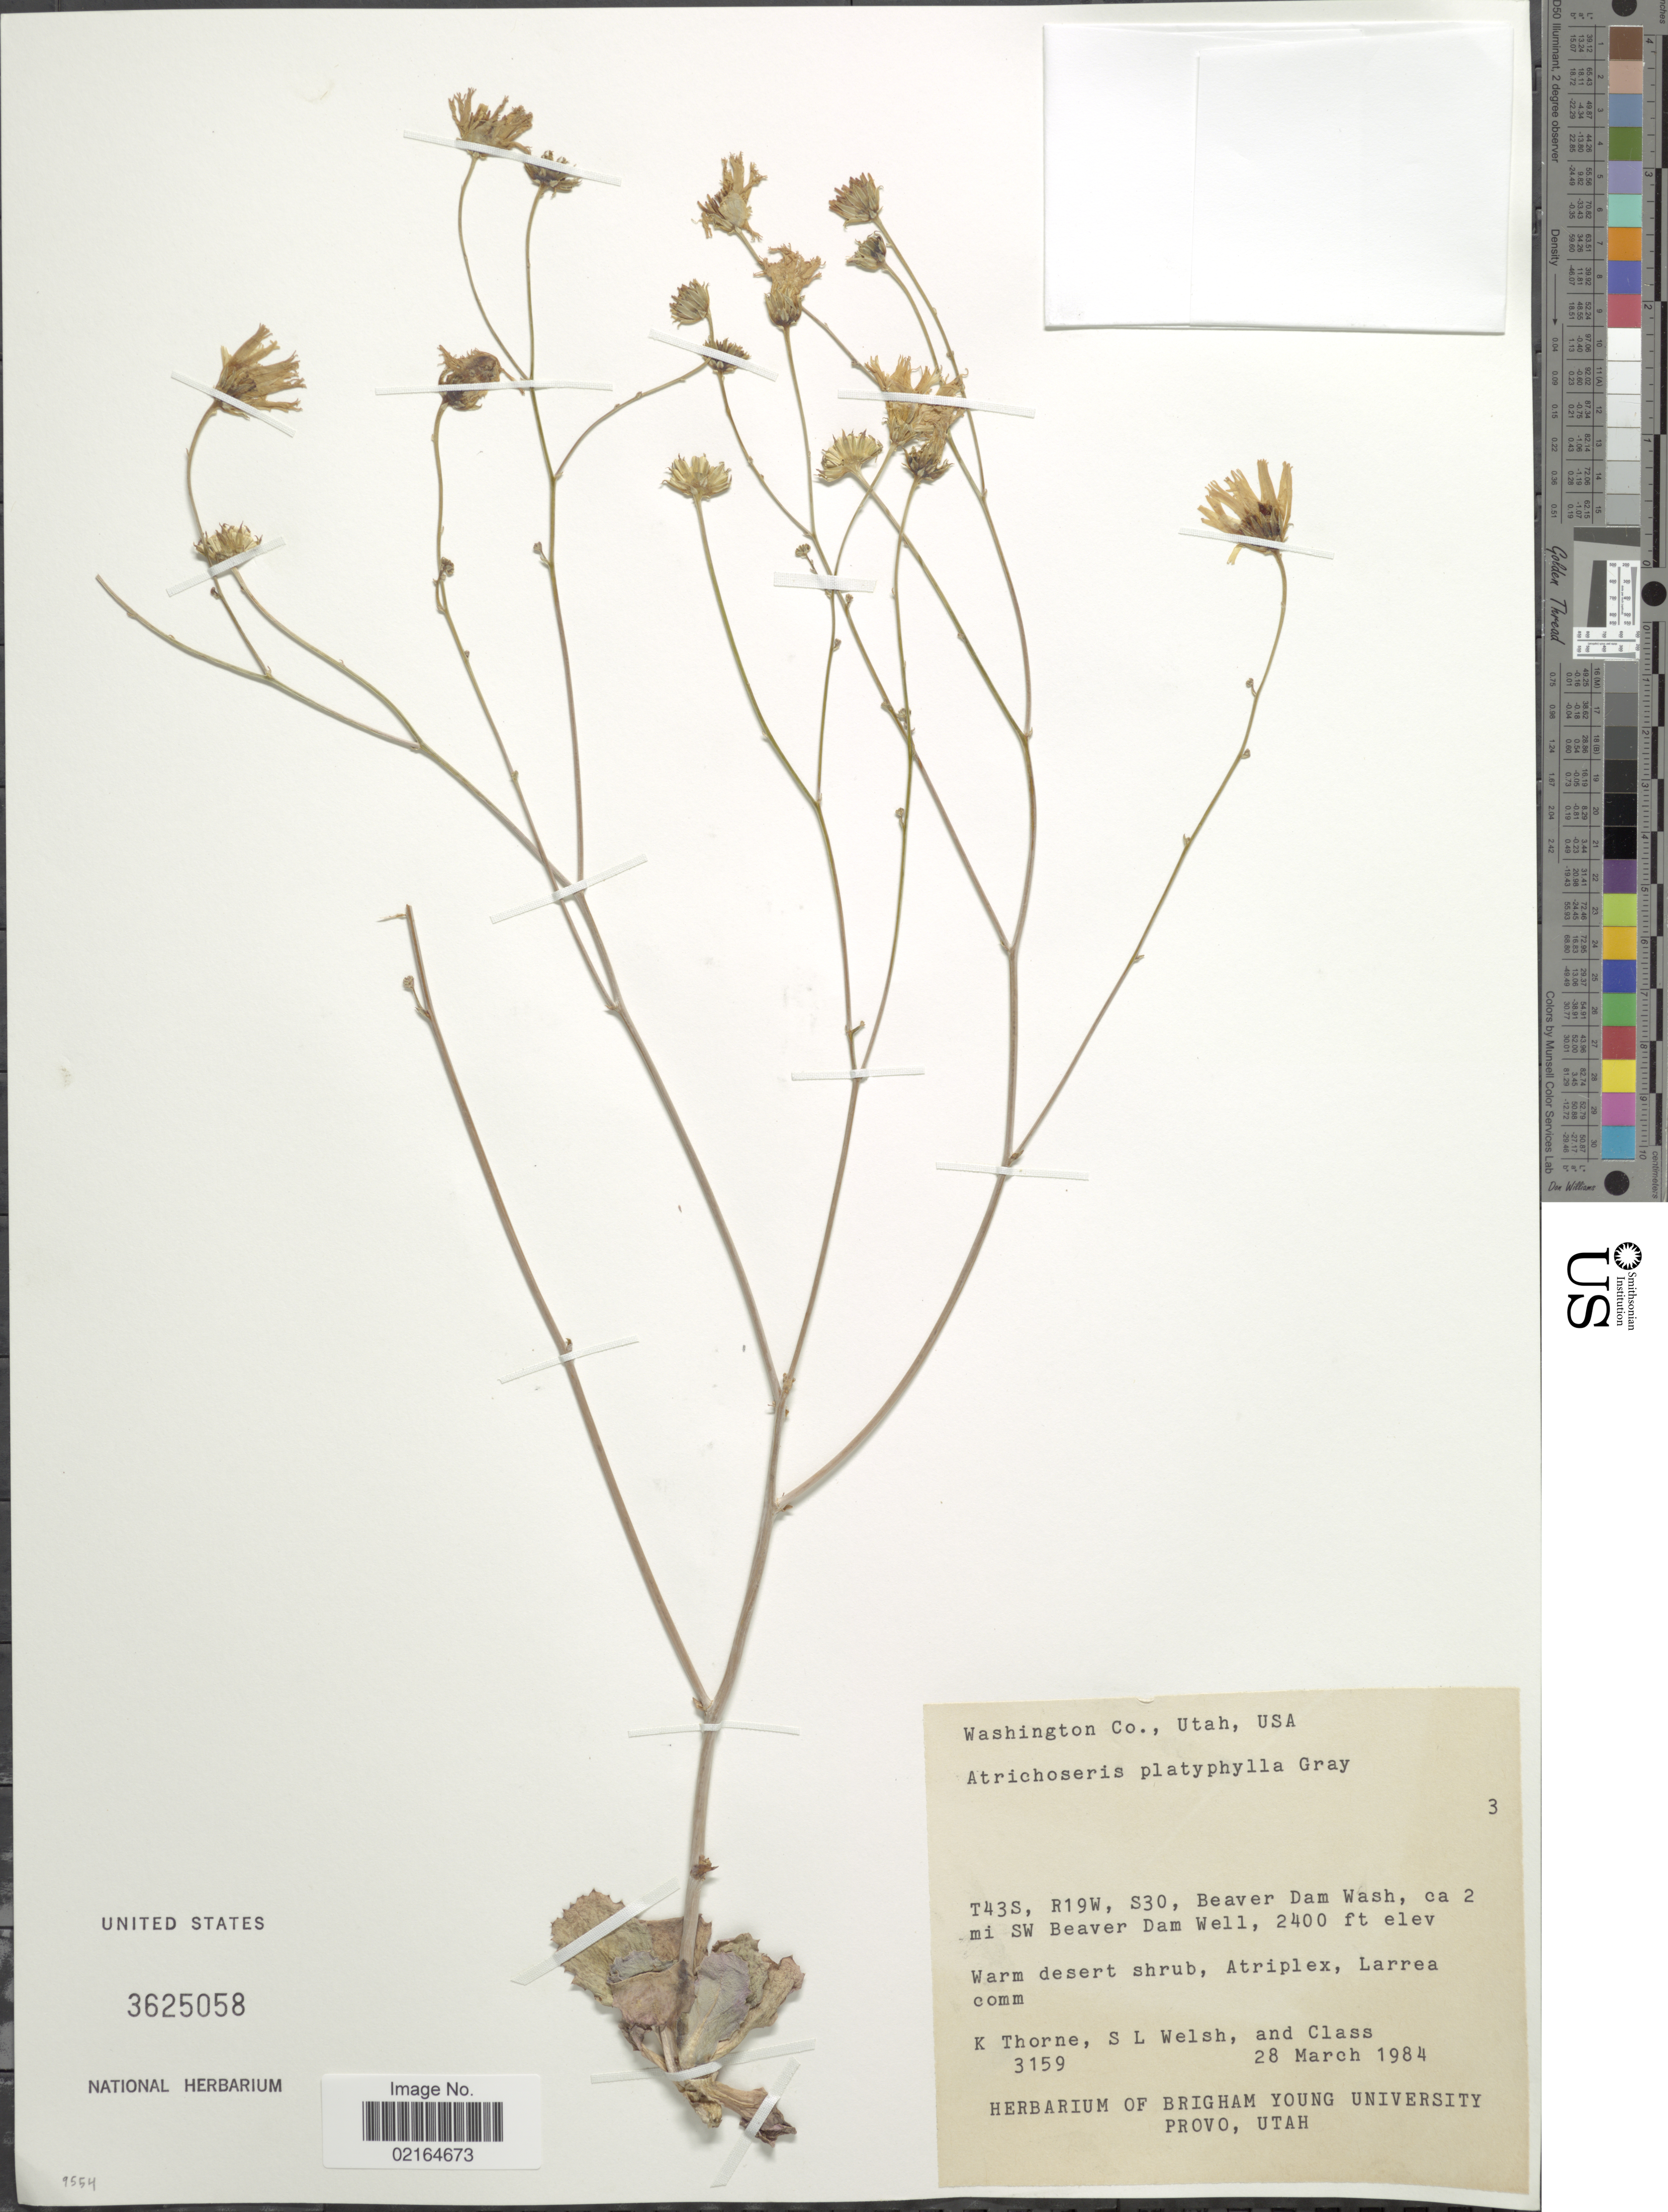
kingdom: Plantae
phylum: Tracheophyta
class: Magnoliopsida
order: Asterales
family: Asteraceae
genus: Atrichoseris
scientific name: Atrichoseris platyphylla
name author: A. Gray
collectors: K. Thorne, S. Welsh & Class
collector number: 3159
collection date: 1984-03-28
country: United States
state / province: Utah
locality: Washington Co., T43S, R19W, S30, Beaver Dam Wash, ca 2 mi SW Beaver Dam Well.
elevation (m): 732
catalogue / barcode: US 3625058